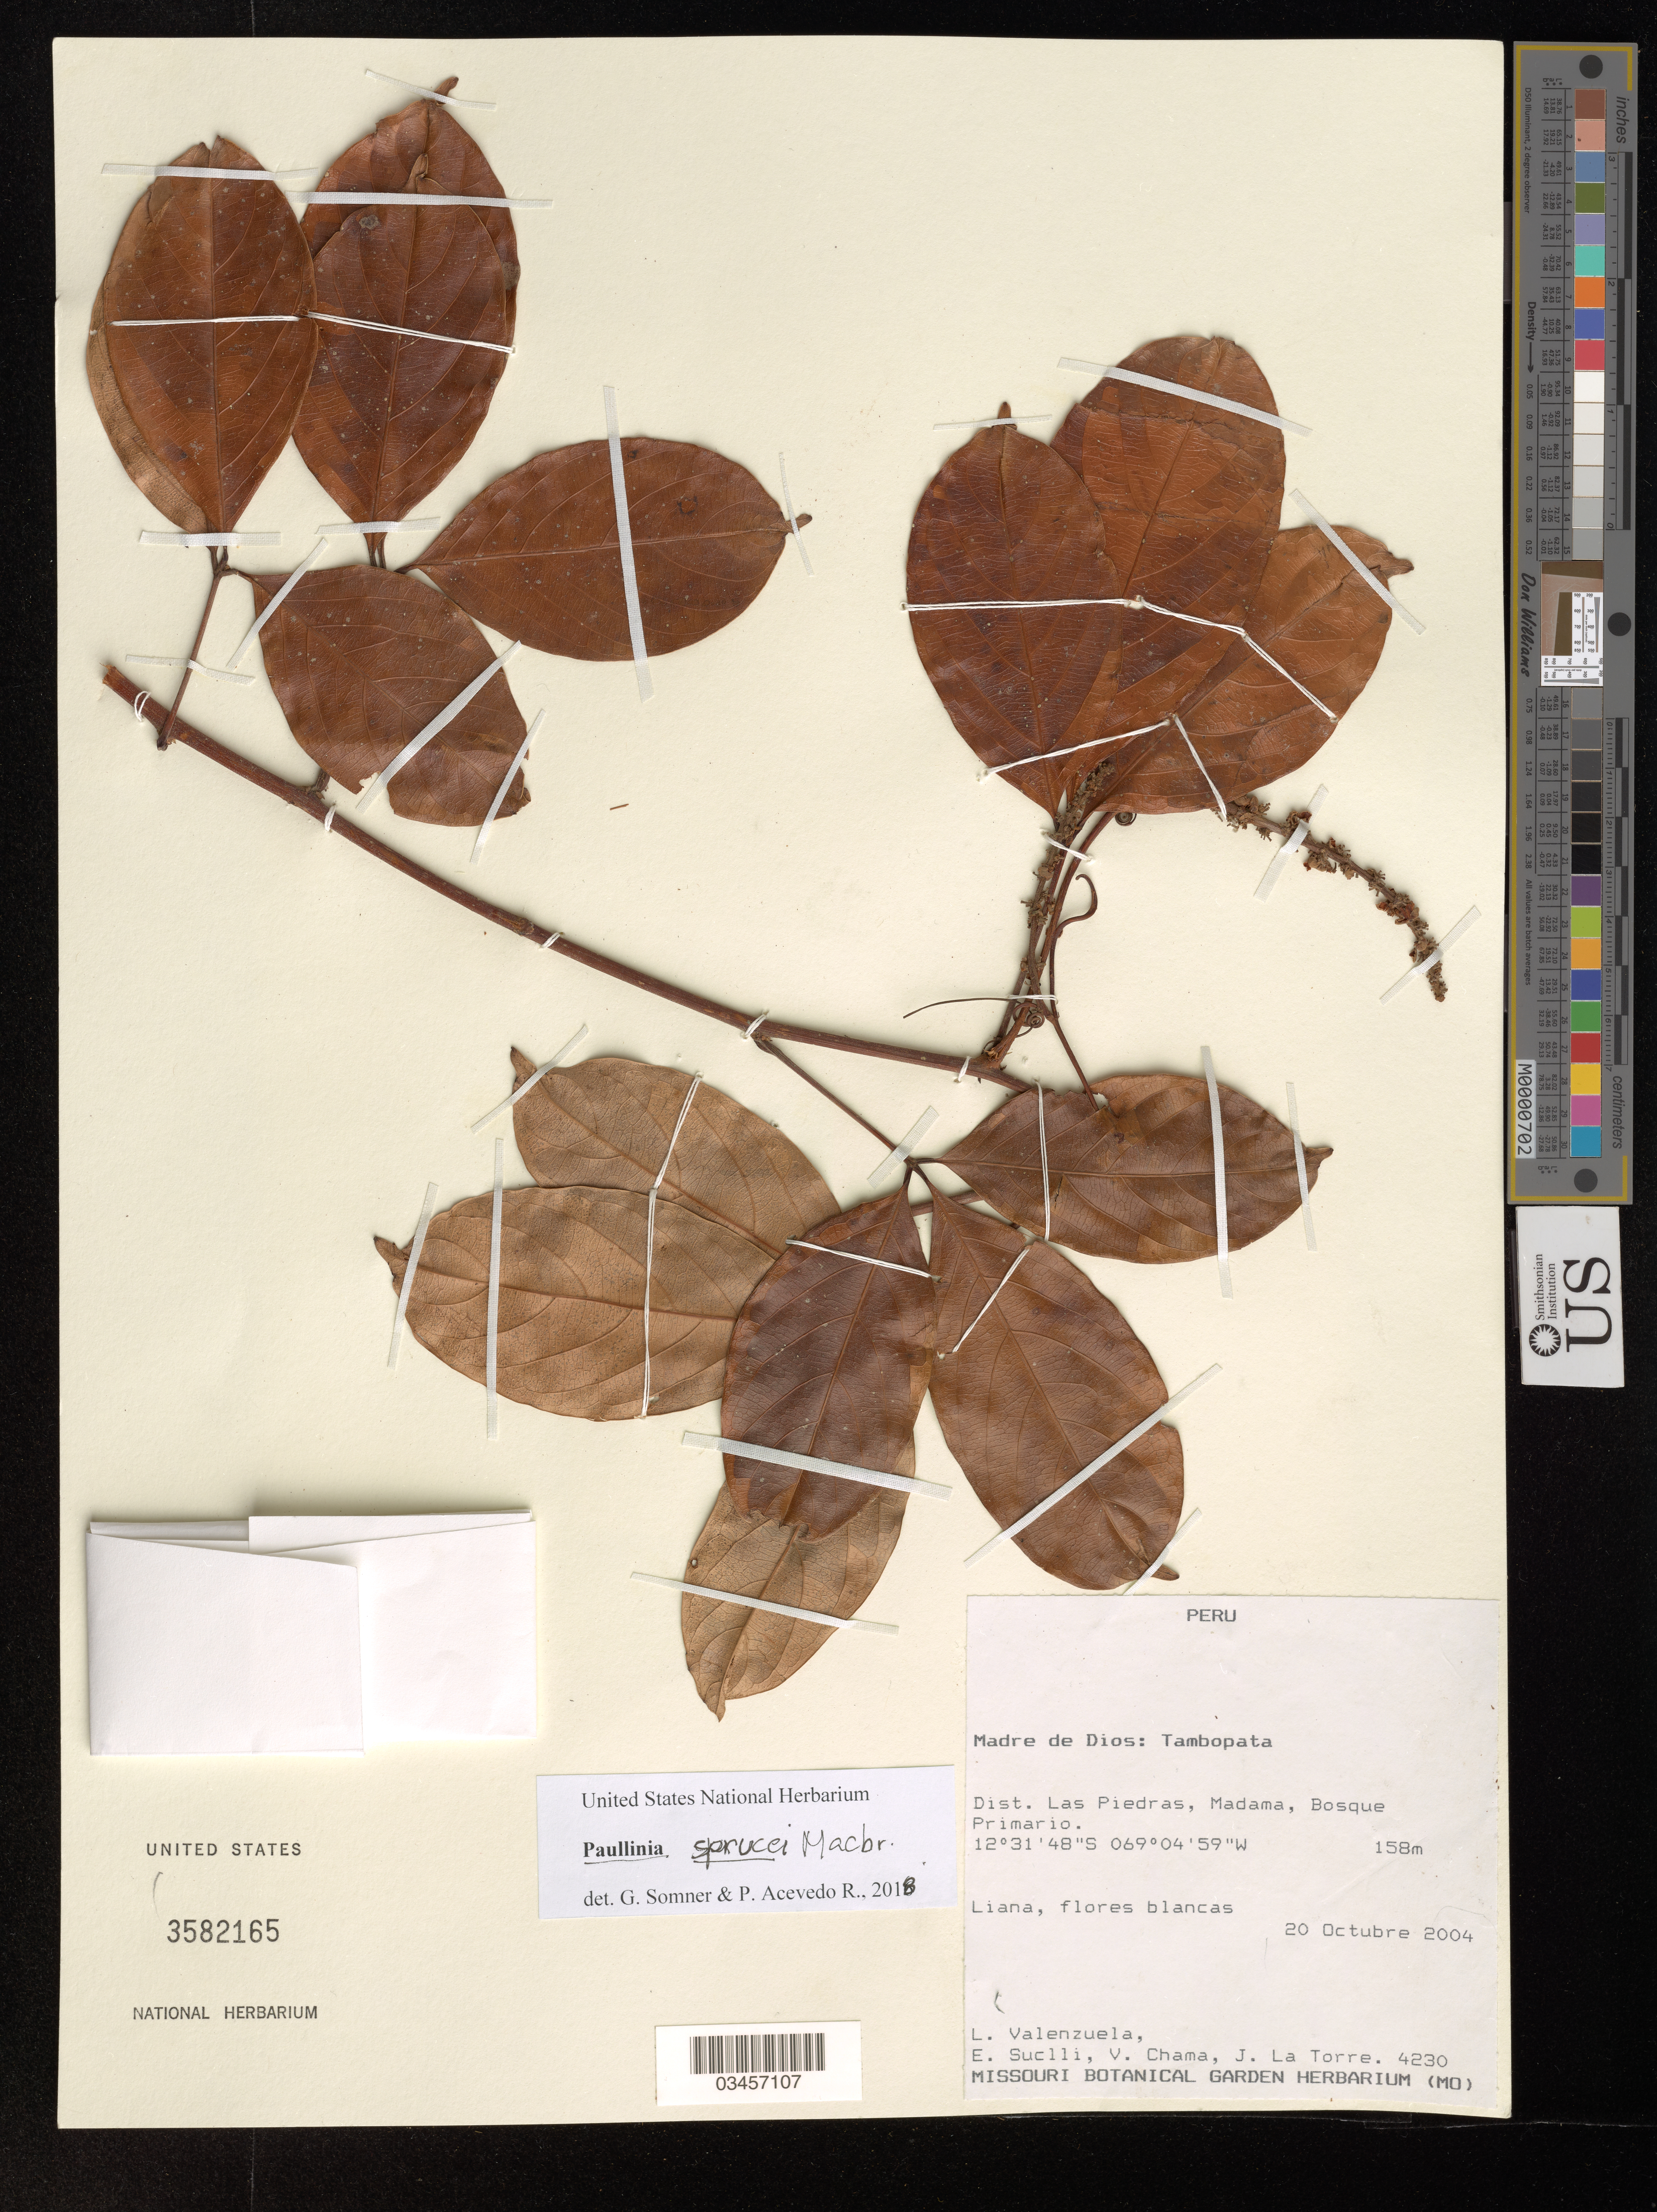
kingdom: Plantae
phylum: Tracheophyta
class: Magnoliopsida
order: Sapindales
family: Sapindaceae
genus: Paullinia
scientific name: Paullinia sprucei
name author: J.F. Macbr.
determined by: Acevedo-Rodríguez, P.; Somner, G. V.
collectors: L. Valenzuela, E. Suclli, V. Chama & J. La Torre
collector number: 4230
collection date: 2004-10-20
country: Peru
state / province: Madre de Dios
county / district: Tambopata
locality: Dist. Las Piedras, Madama.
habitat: Bpsque primario.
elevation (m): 158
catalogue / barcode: US 3582165